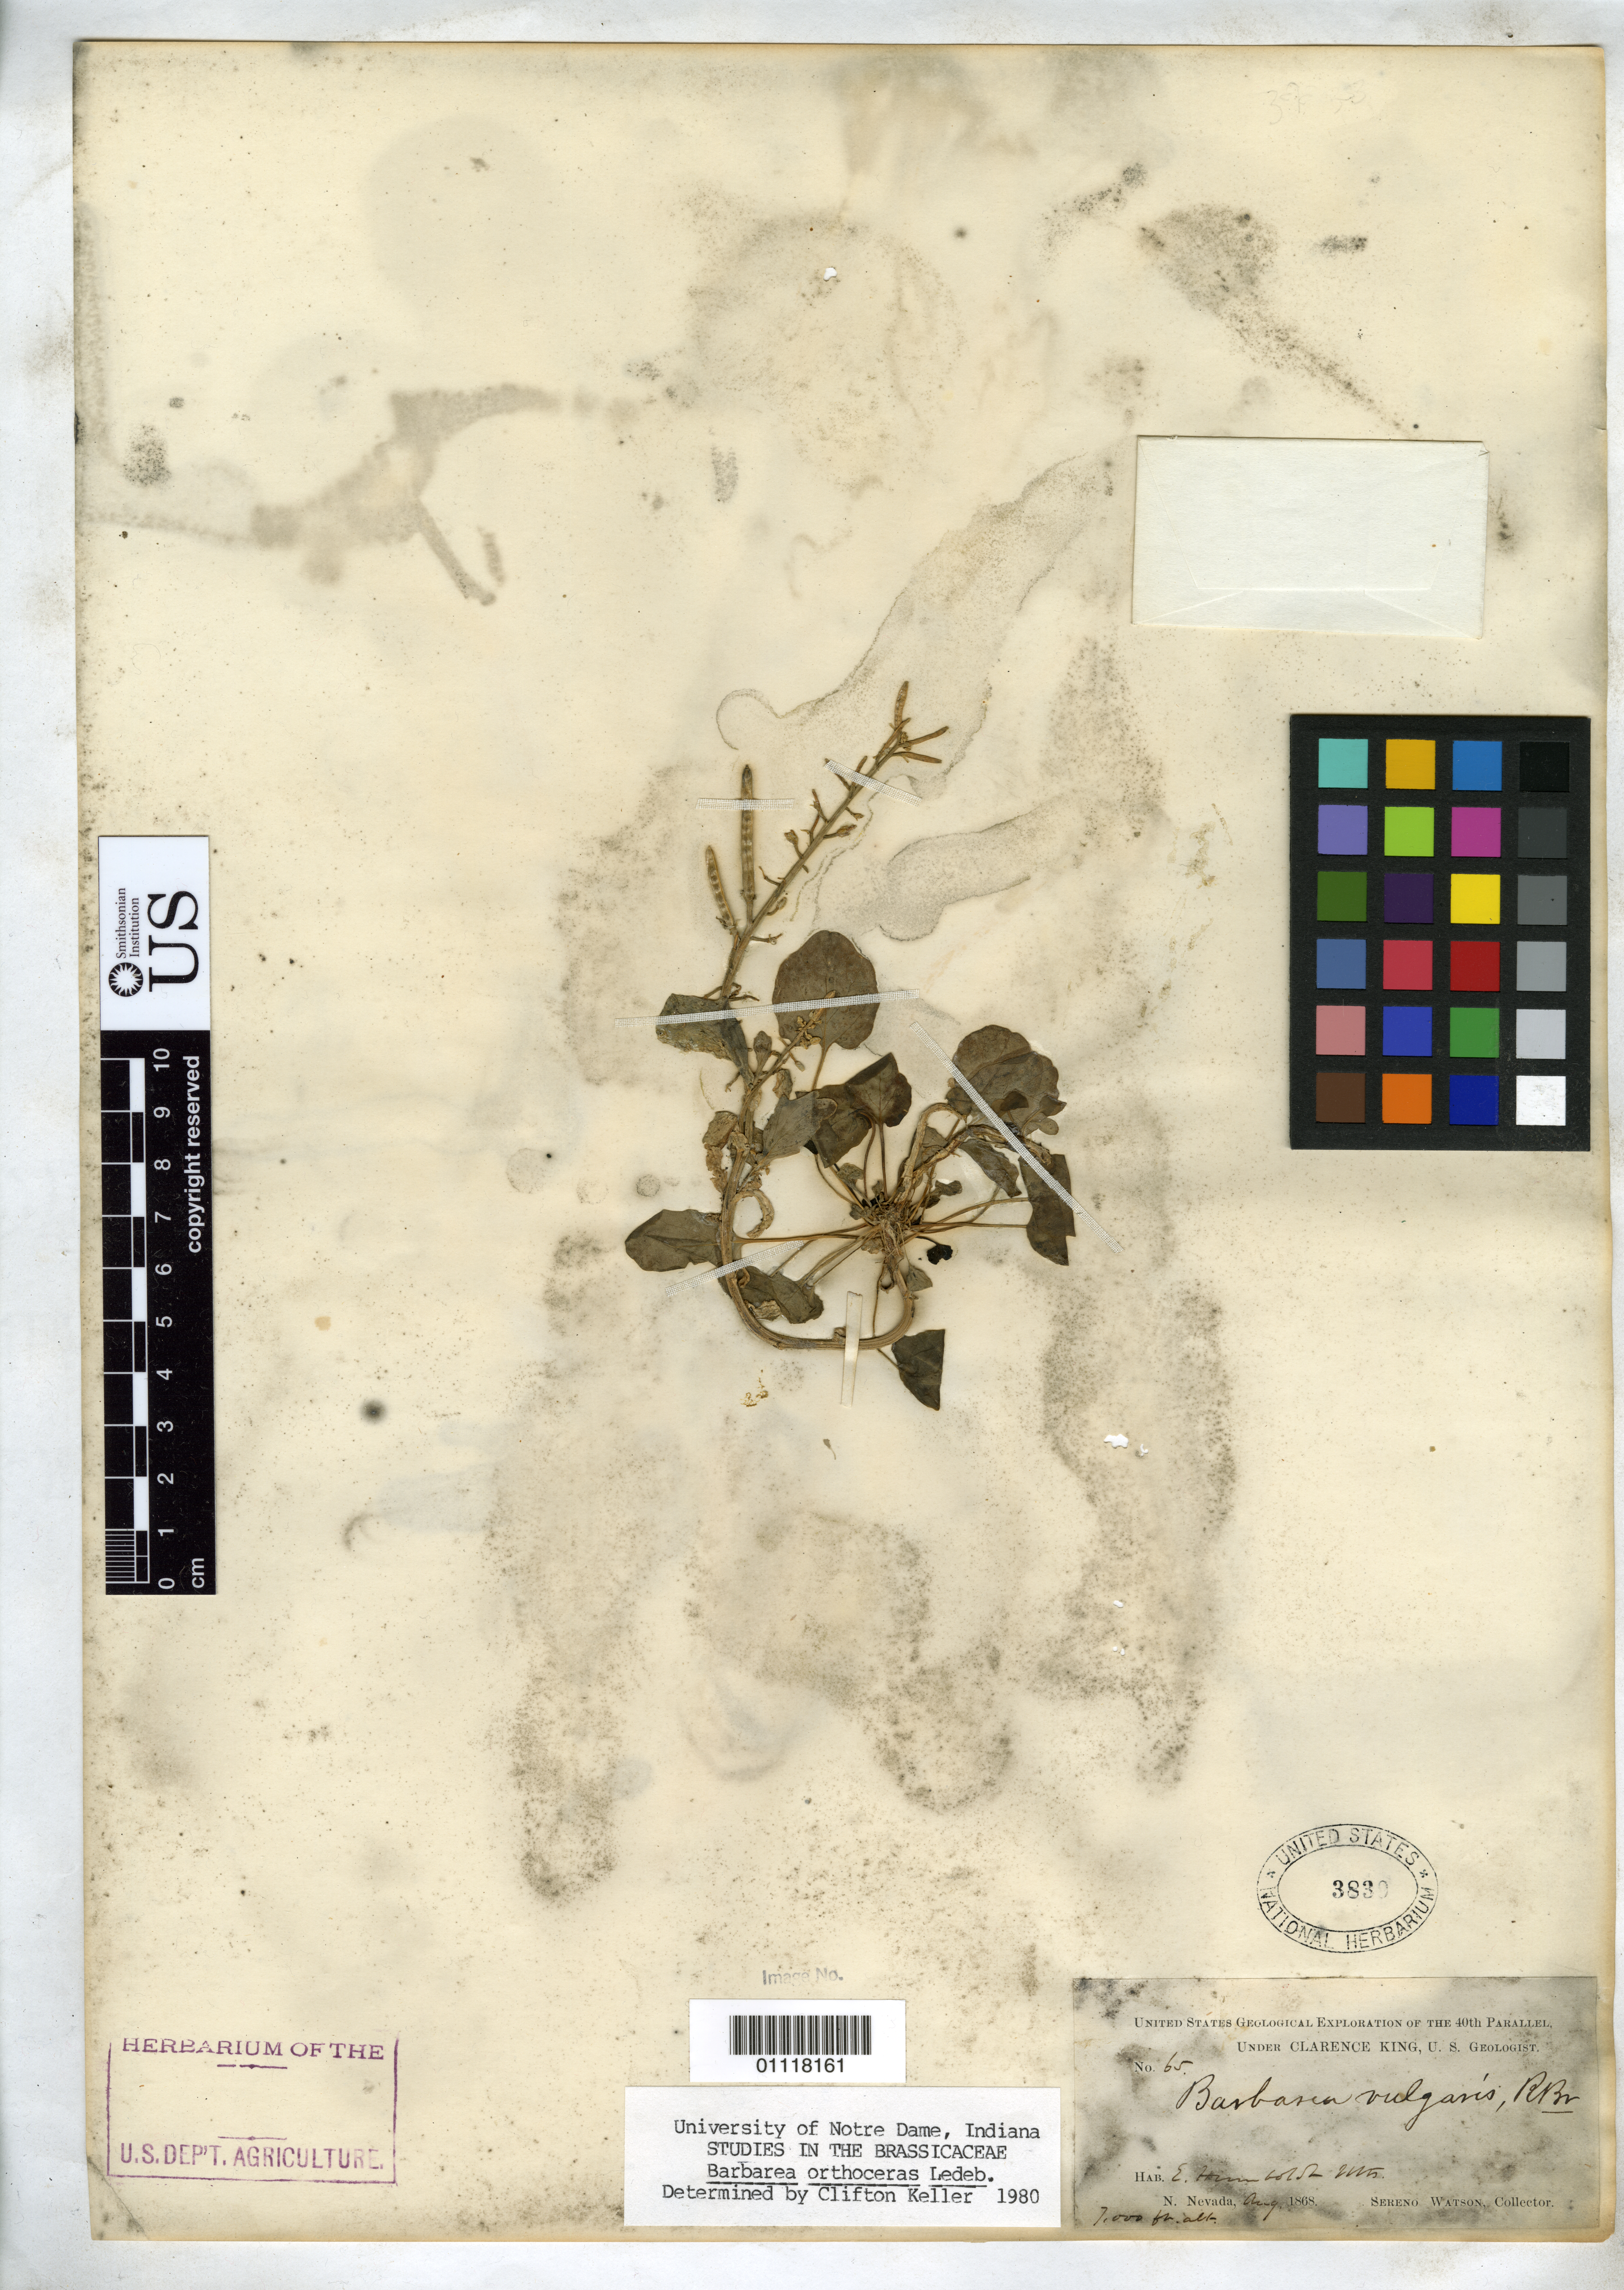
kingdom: Plantae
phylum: Tracheophyta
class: Magnoliopsida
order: Brassicales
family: Brassicaceae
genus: Barbarea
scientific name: Barbarea orthoceras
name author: Ledeb.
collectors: S. Watson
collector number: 65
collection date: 1868-08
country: United States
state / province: Nevada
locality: N. Nevada, E. Humboldt Mts.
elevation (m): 2134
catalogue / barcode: US 3839